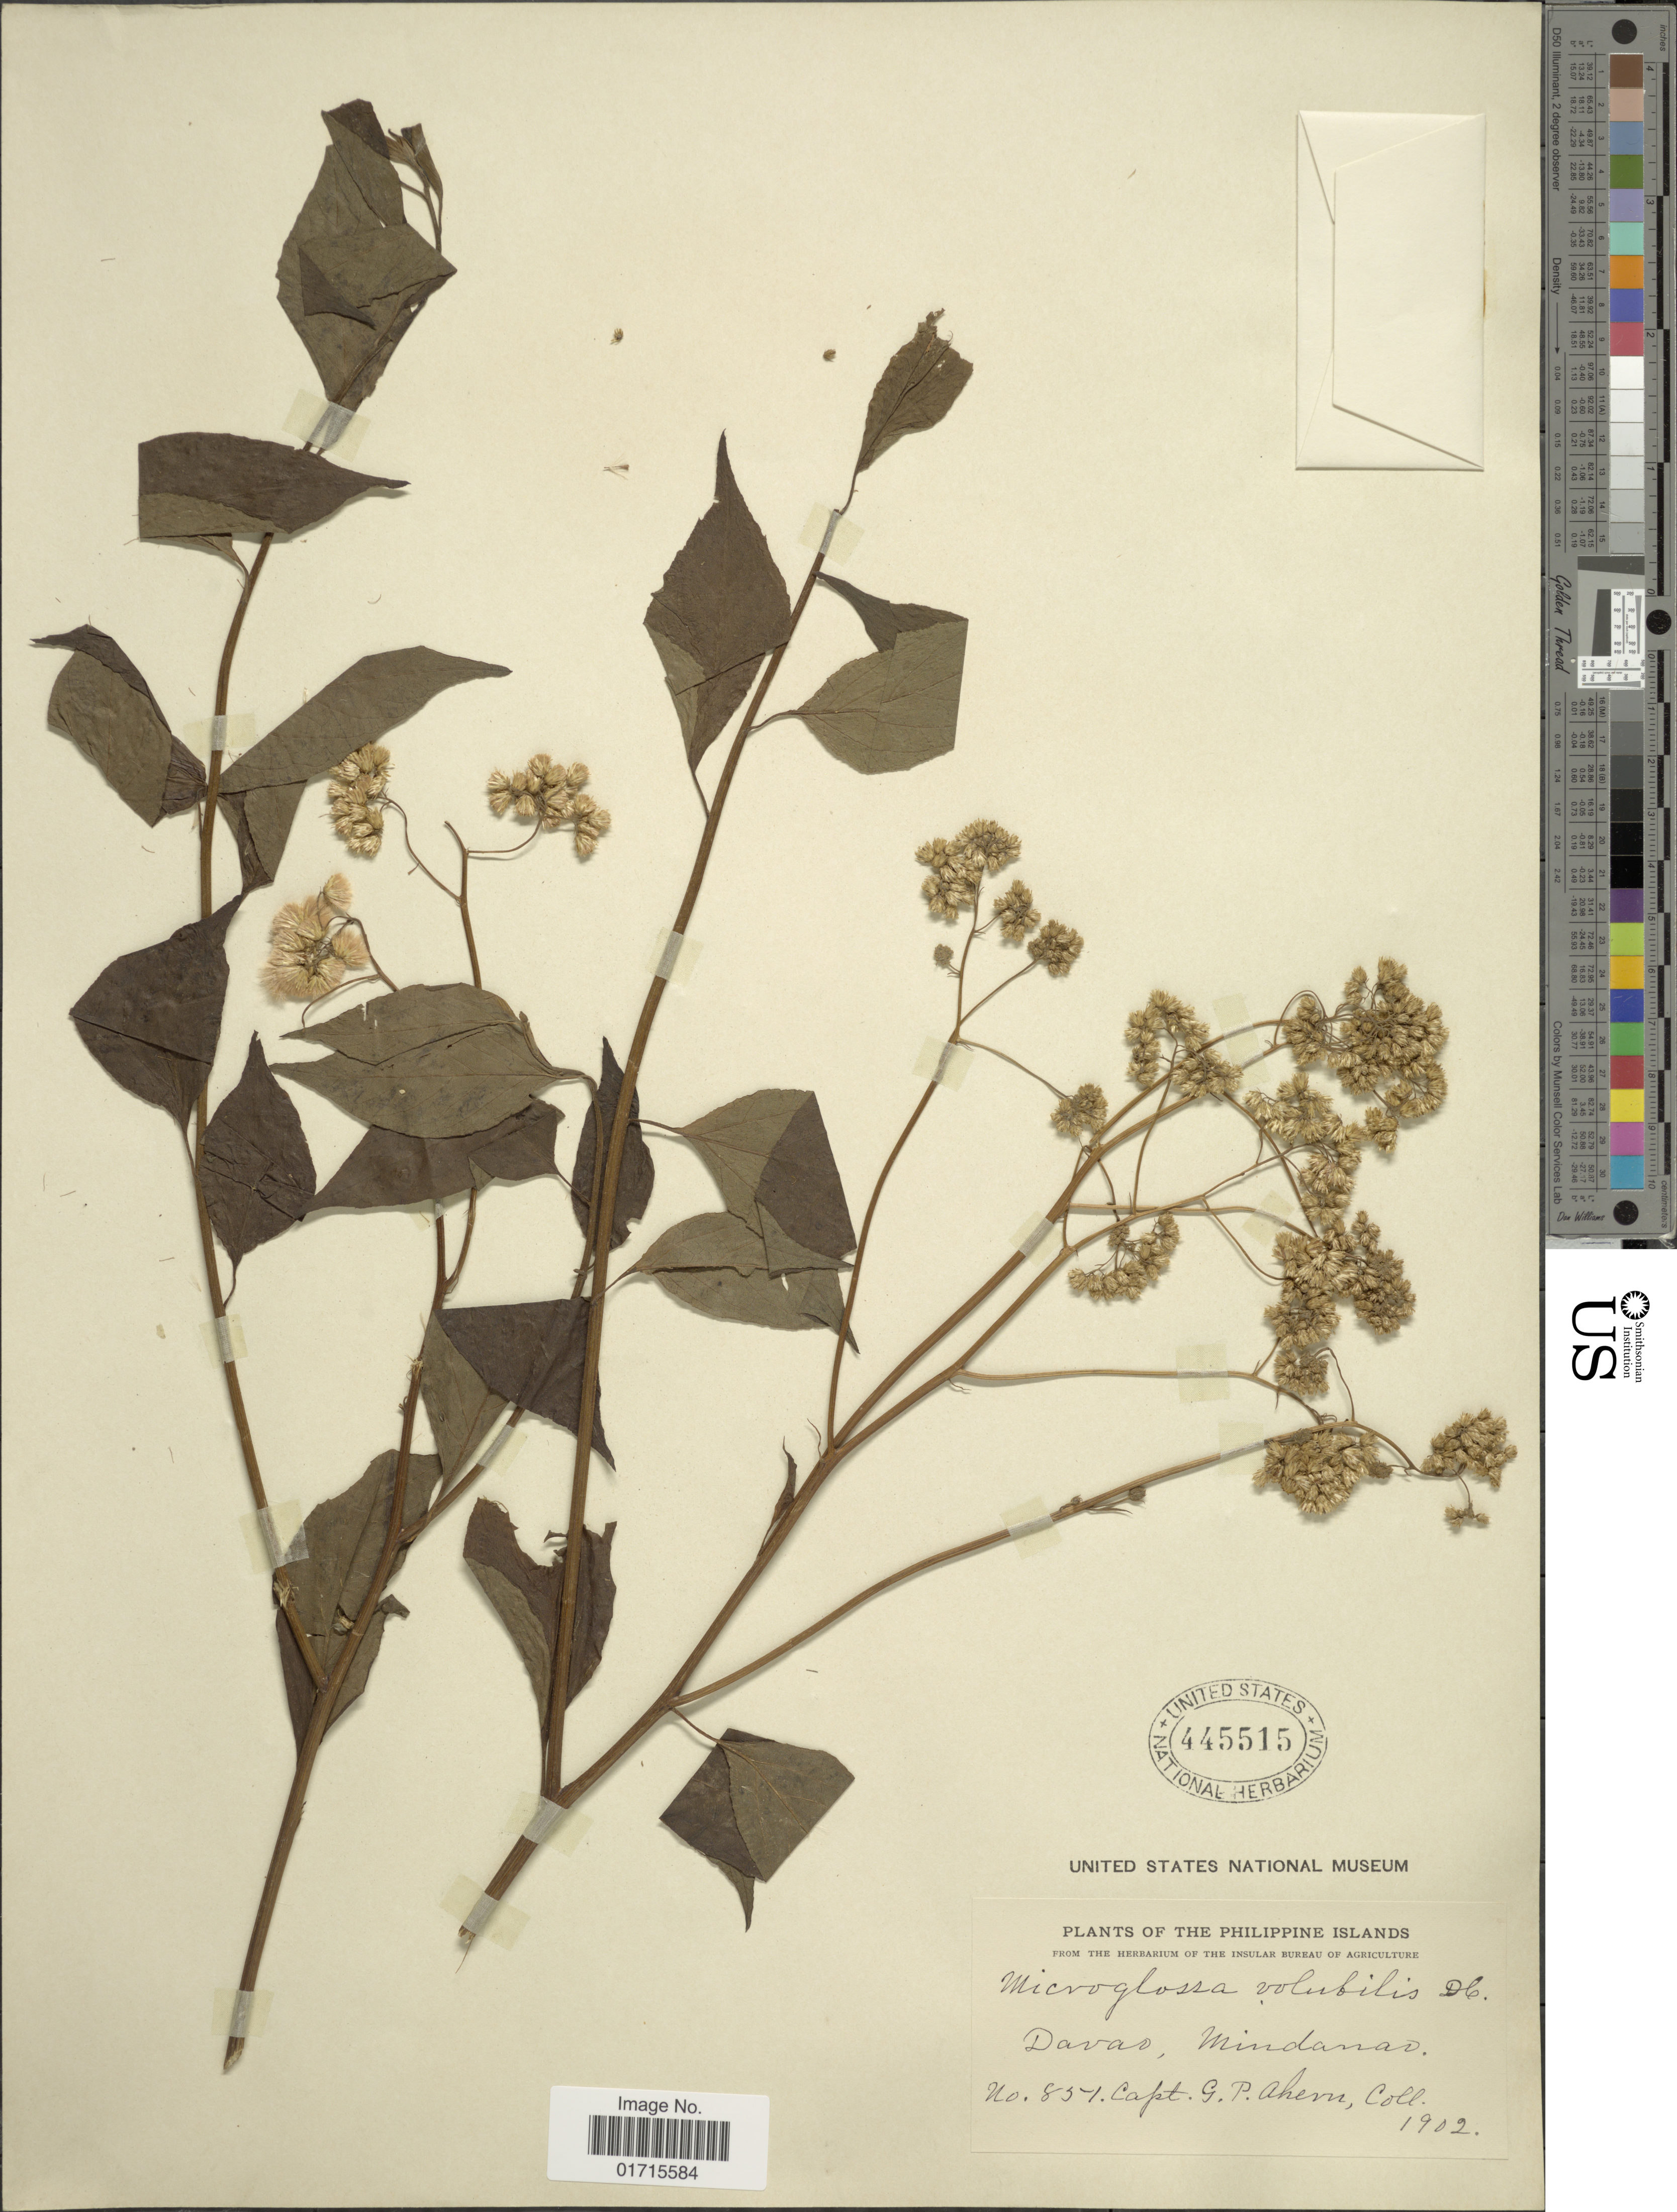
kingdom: Plantae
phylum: Tracheophyta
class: Magnoliopsida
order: Asterales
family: Asteraceae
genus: Microglossa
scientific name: Microglossa volubilis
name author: DC.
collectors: G. Ahem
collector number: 851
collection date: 1902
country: Philippines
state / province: Davao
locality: Davao, Mindanao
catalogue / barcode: US 445515